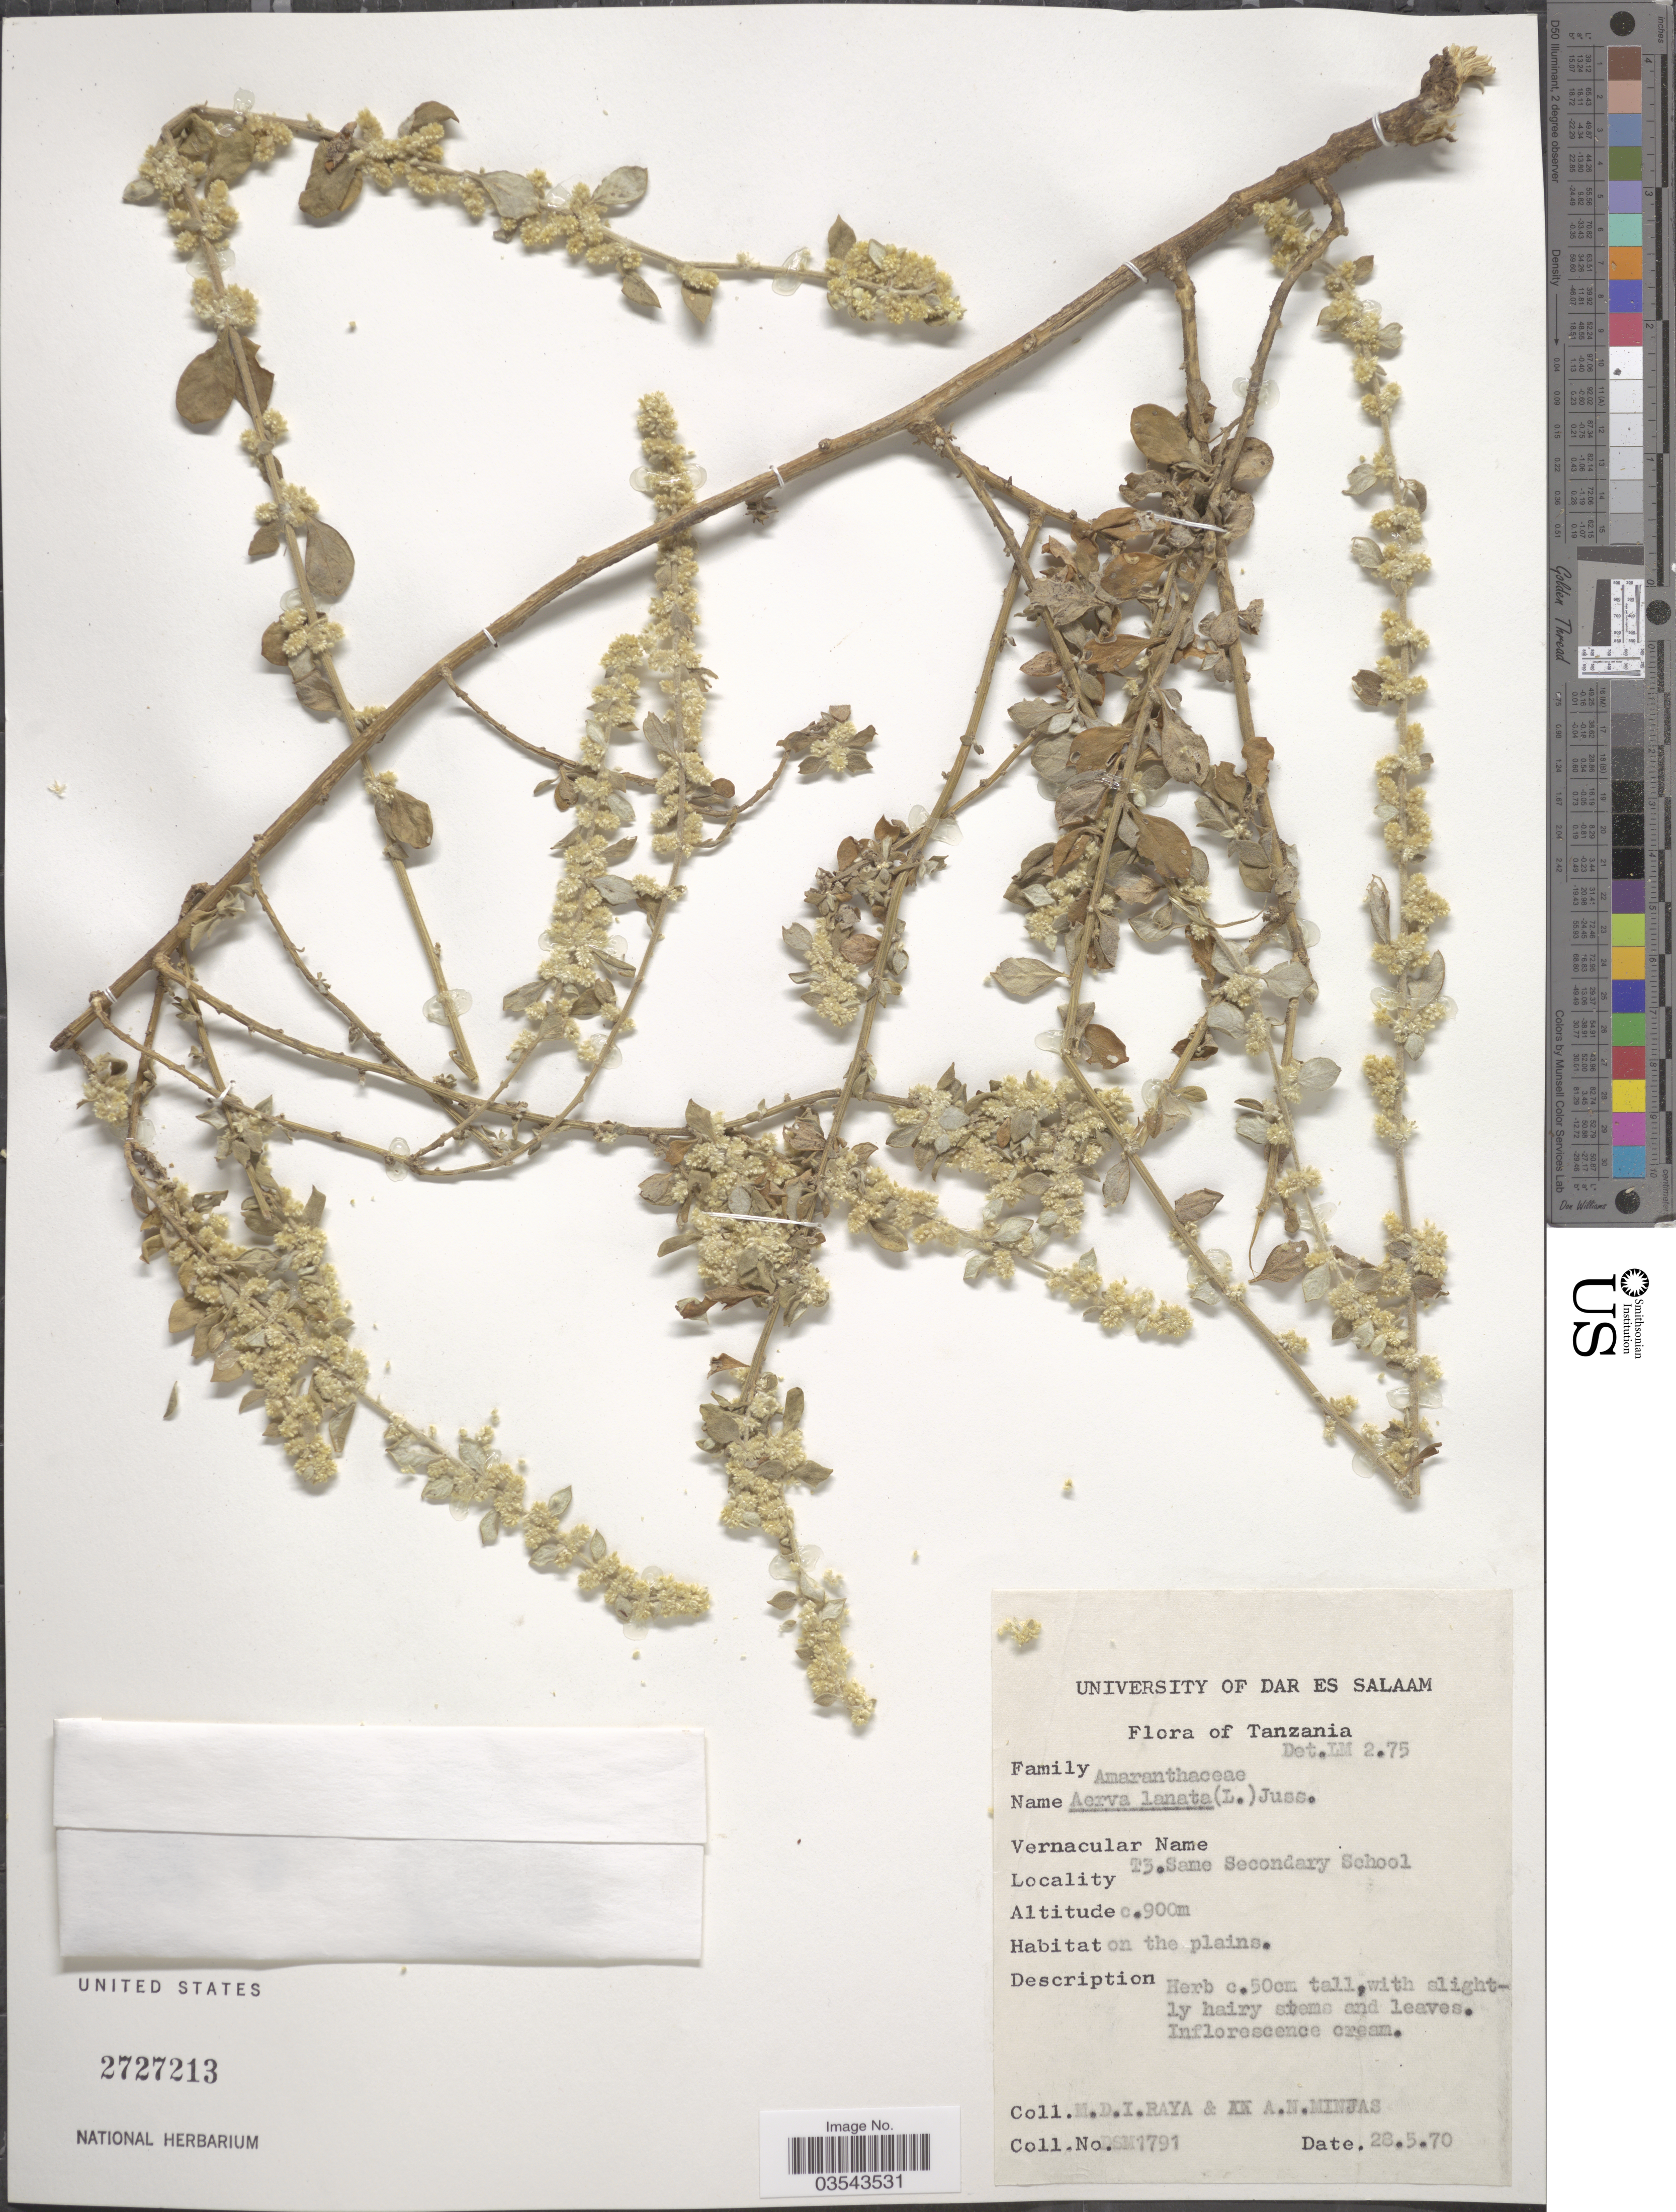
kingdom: Plantae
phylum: Tracheophyta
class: Magnoliopsida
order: Caryophyllales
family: Amaranthaceae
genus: Ouret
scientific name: Ouret lanata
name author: (L.) Kuntze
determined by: U.S. National Herbarium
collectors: M. Raya & A. Minjas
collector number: DSM1791*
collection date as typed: Transcribed d/m/y: 28/5/70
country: Tanzania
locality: T3. Same Secondary School.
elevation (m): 900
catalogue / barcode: US 2727213